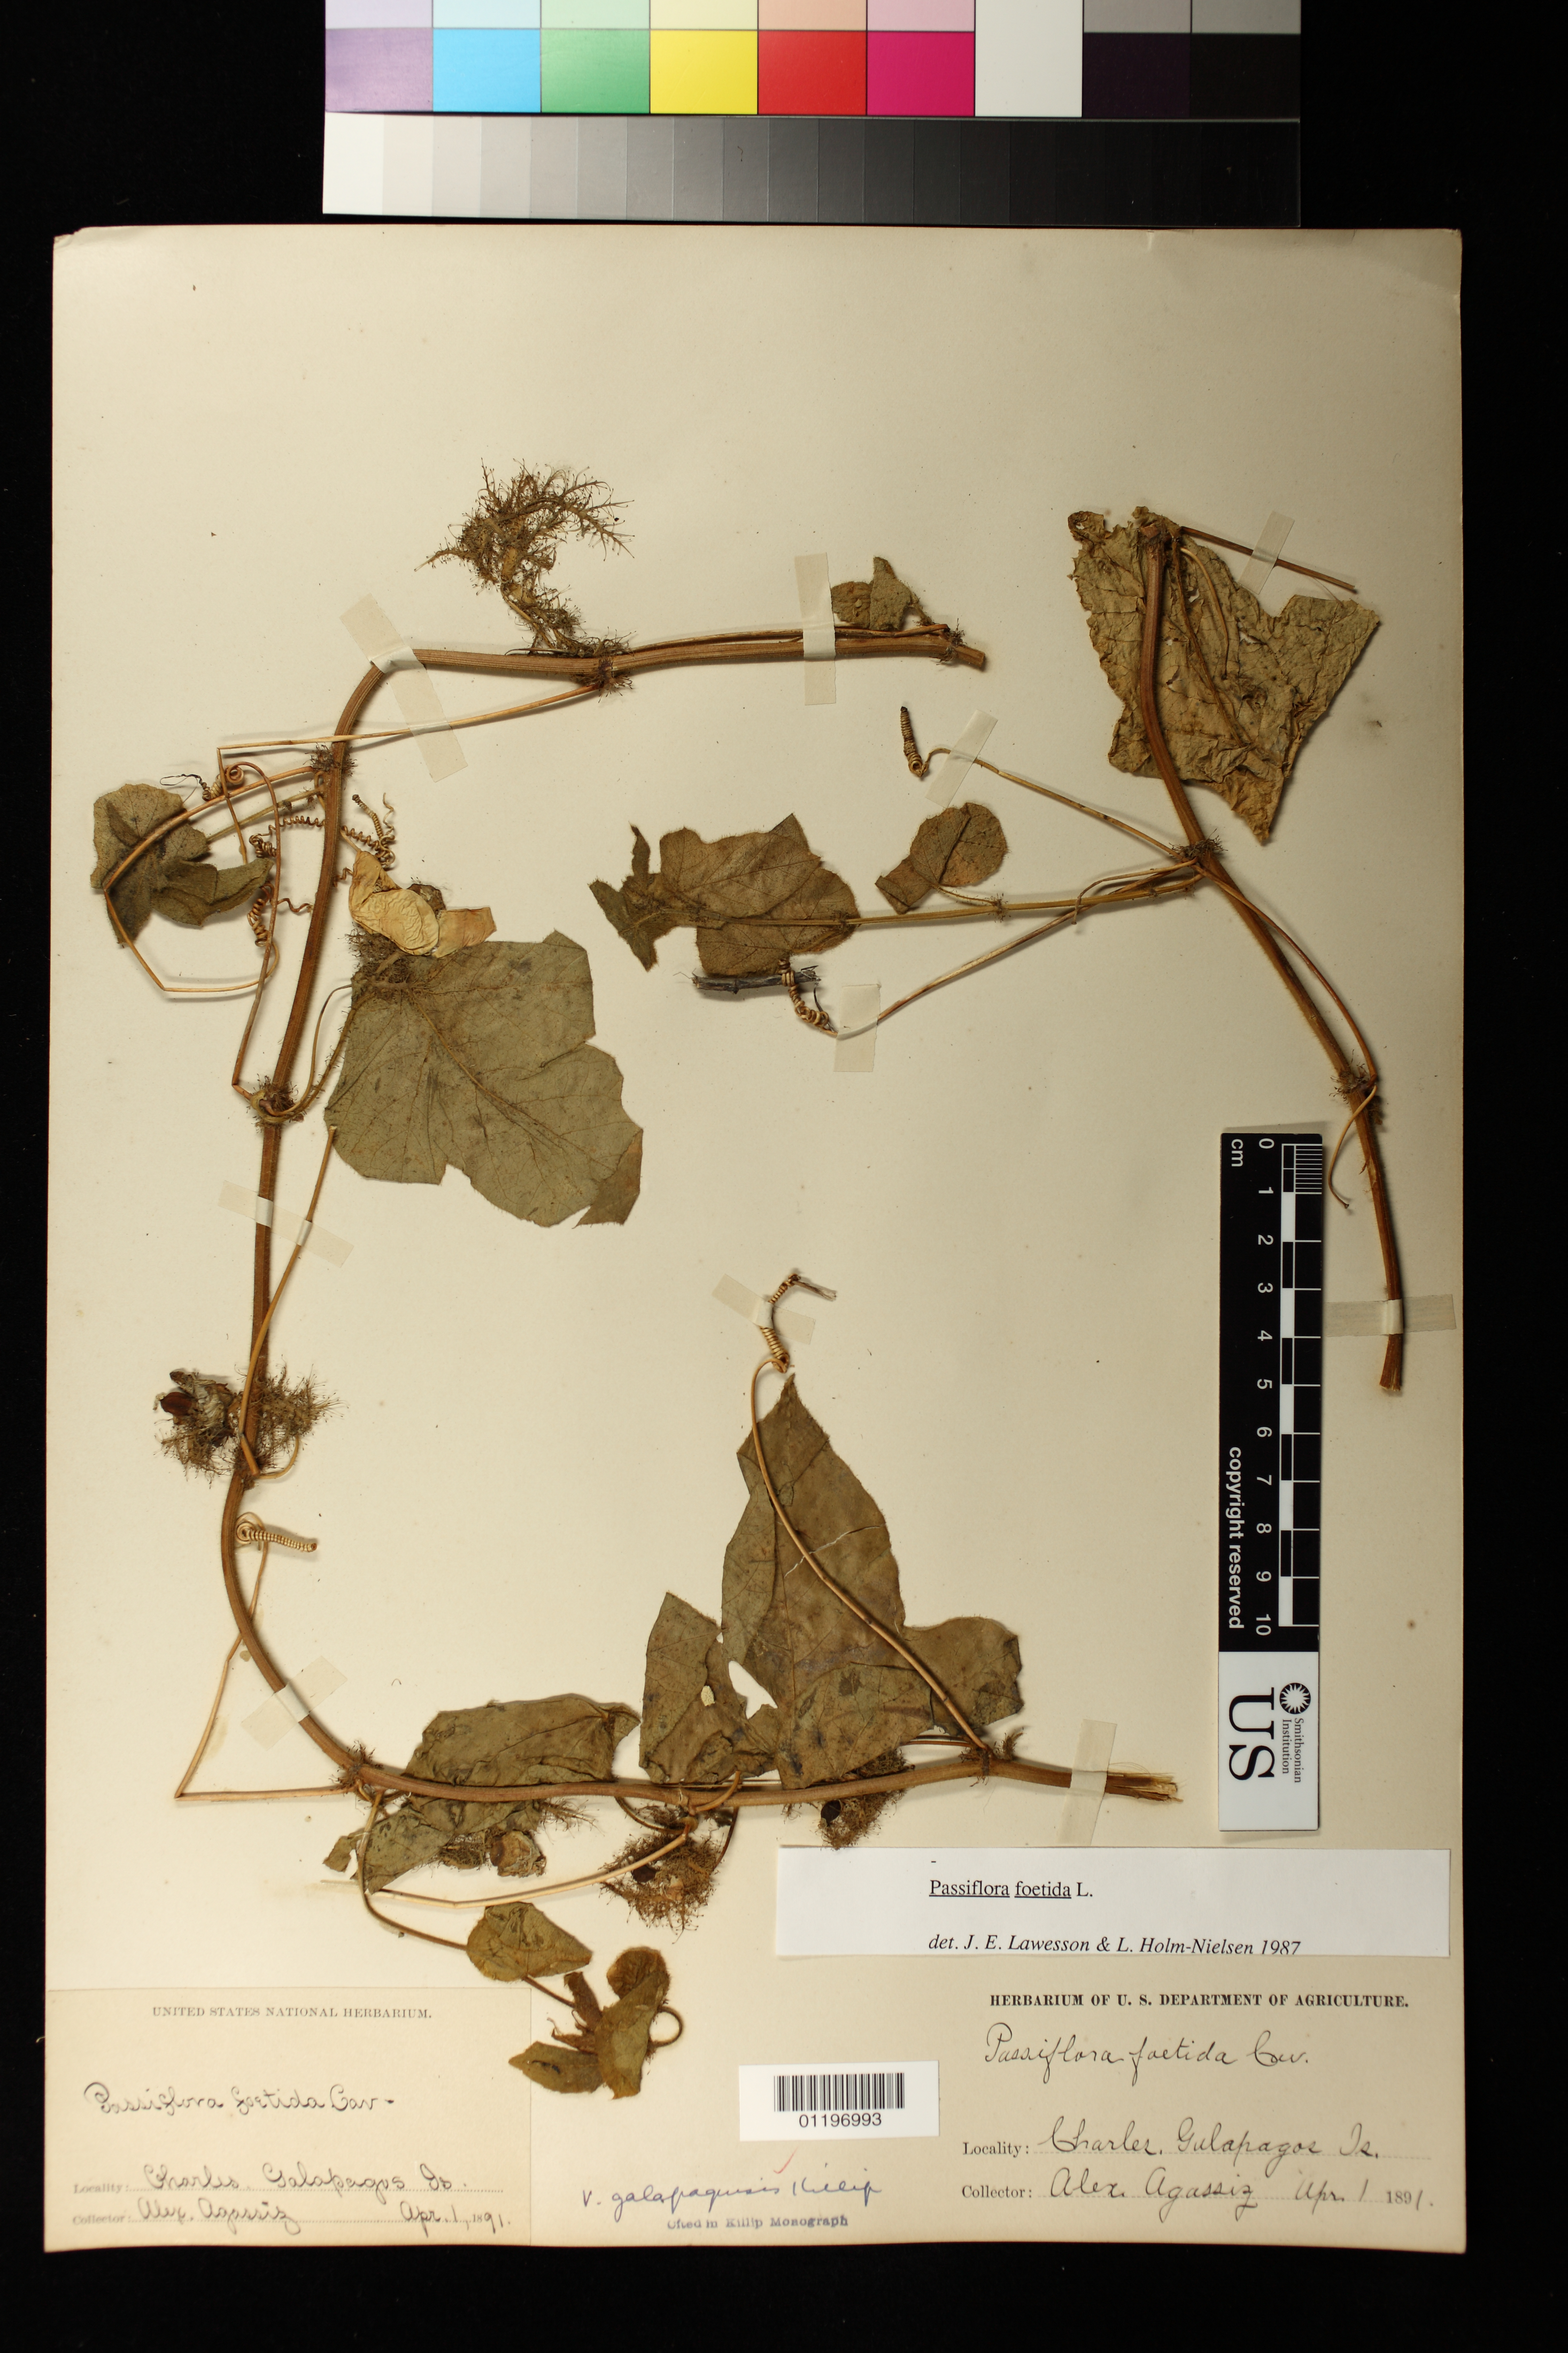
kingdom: Plantae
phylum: Tracheophyta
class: Magnoliopsida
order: Malpighiales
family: Passifloraceae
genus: Passiflora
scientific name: Passiflora foetida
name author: L.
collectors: A. E. Agassiz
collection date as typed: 01 Apr 1891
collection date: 1891-04-01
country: Ecuador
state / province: Colón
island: Floreana [Charles, Santa Maria]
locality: Charles Galapagos Is. [Isla Santa Maria]